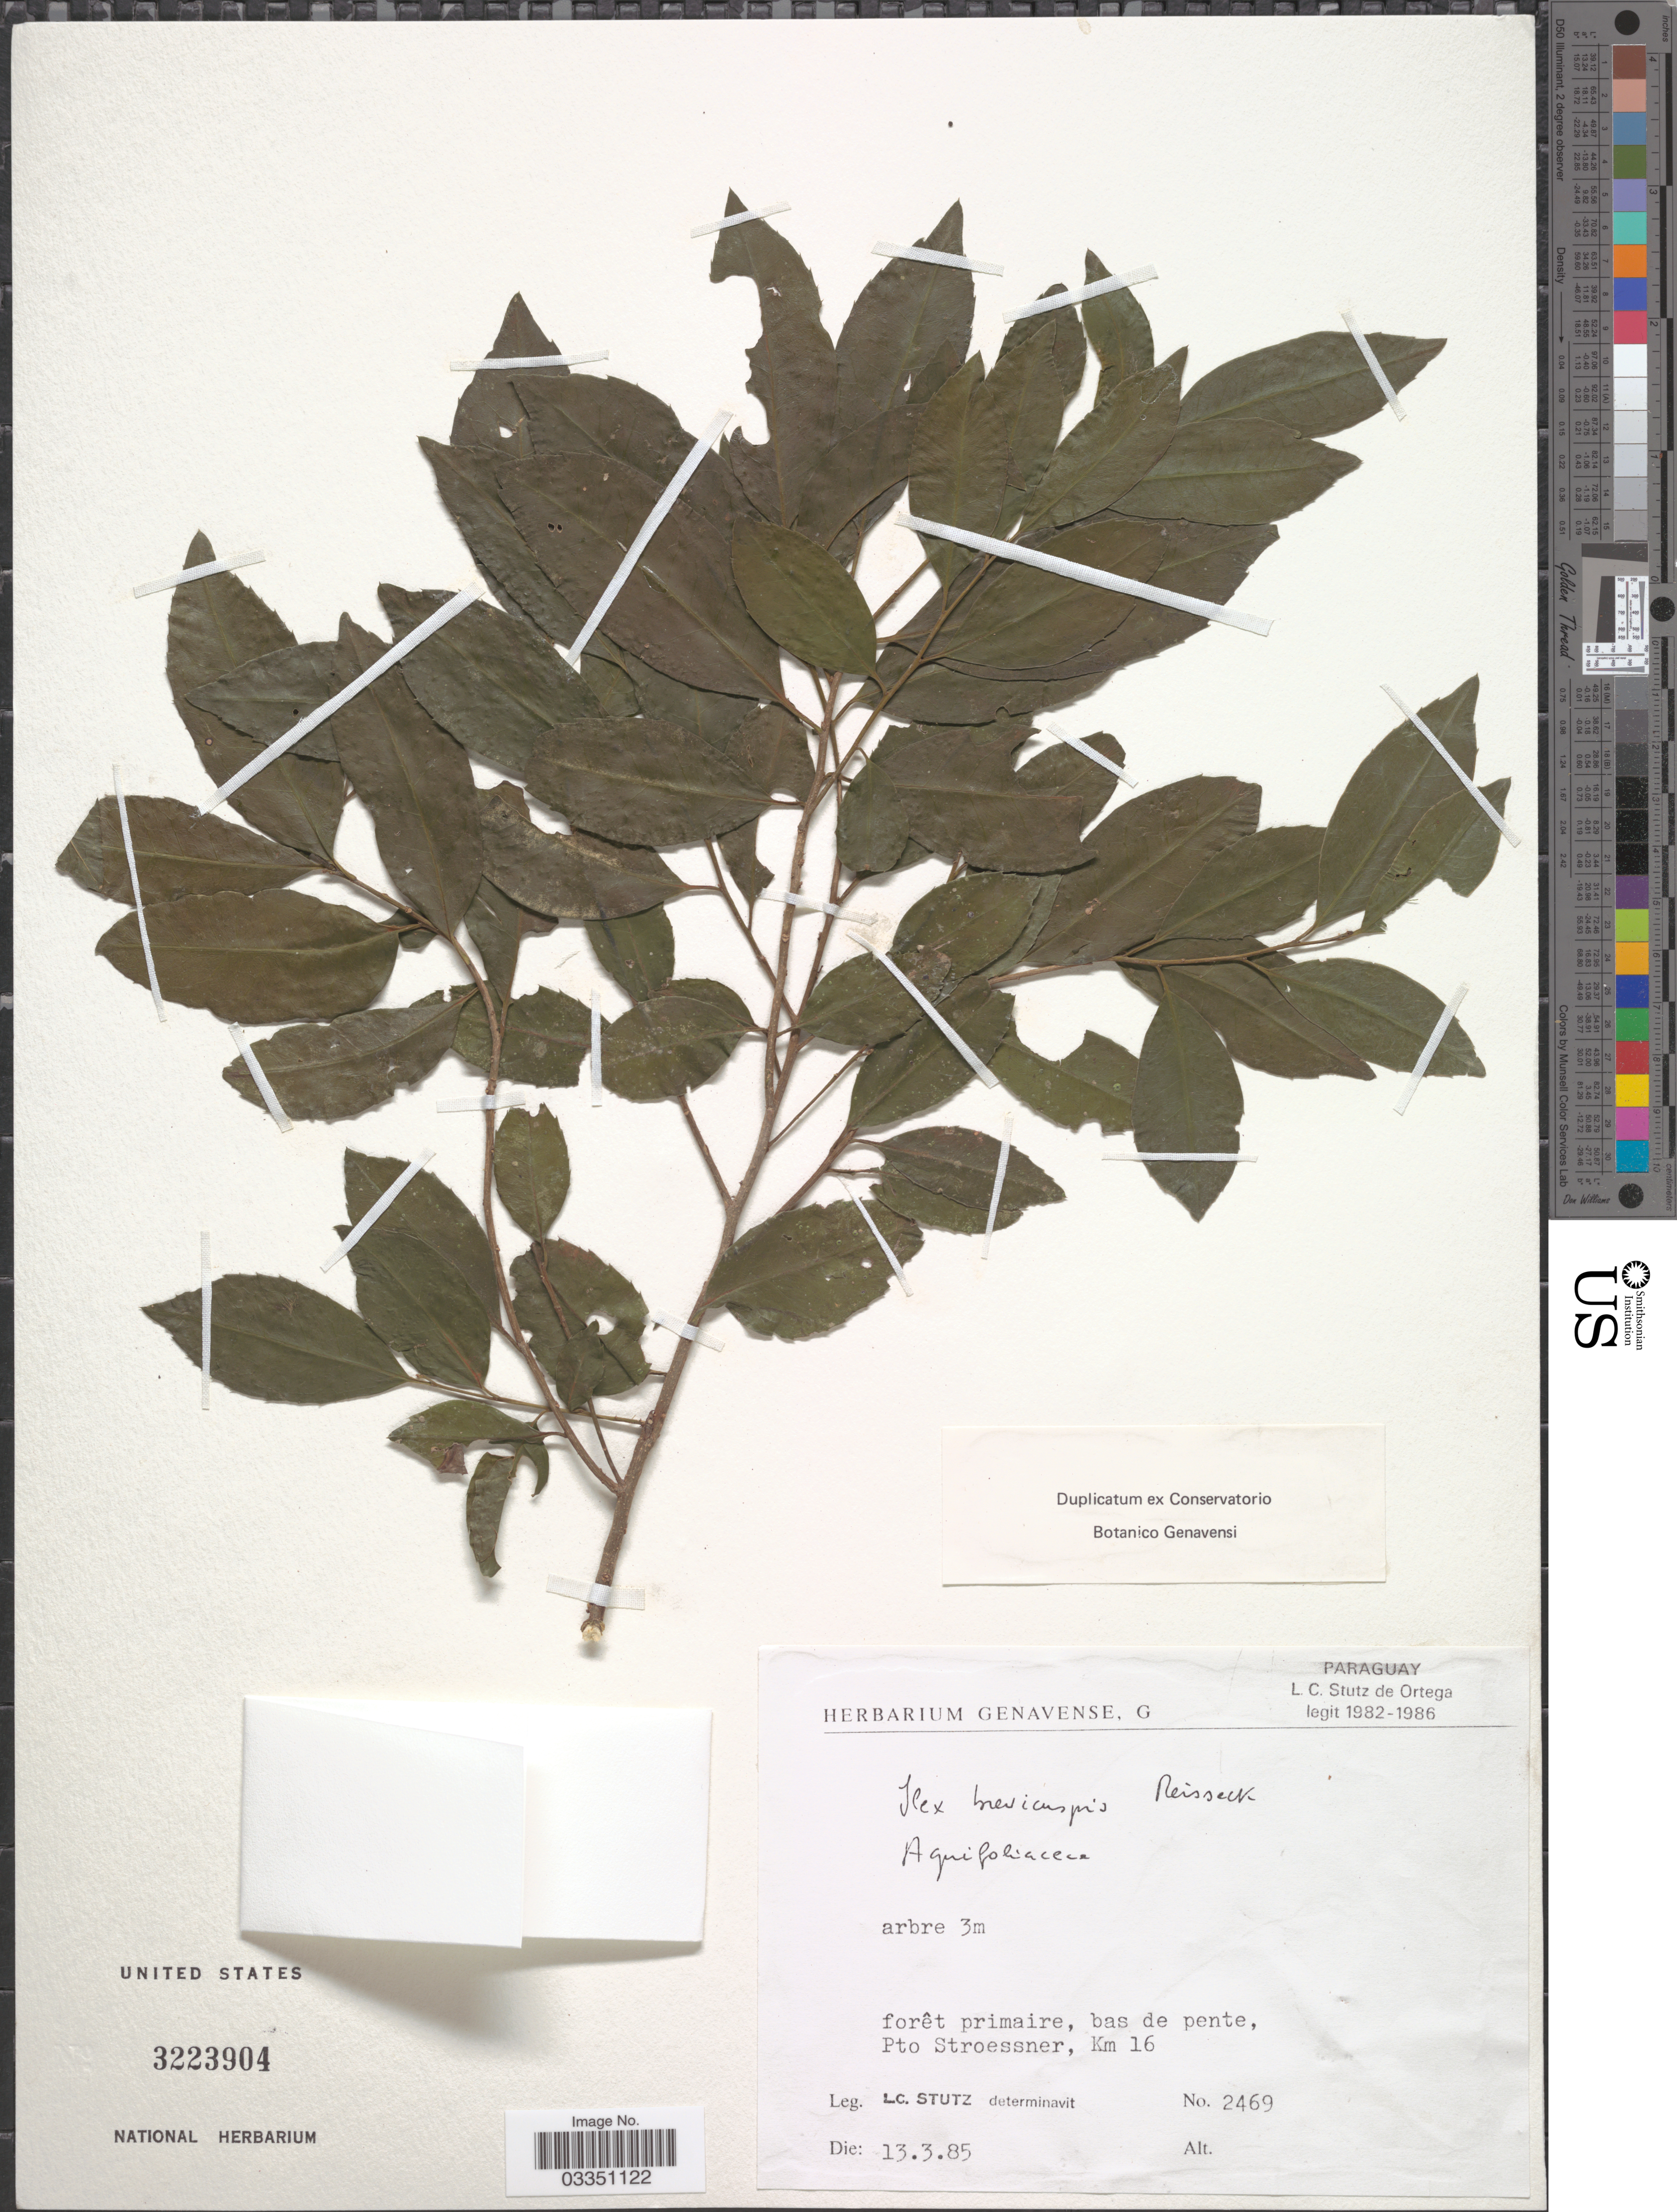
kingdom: Plantae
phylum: Tracheophyta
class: Magnoliopsida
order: Aquifoliales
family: Aquifoliaceae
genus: Ilex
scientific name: Ilex brevicuspis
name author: Reissek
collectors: L. C. Stutz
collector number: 2469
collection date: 1985-03-13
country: Paraguay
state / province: Alto Parana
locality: Bas de pente, Pto Stroessner, Km 16.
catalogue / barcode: US 3223904